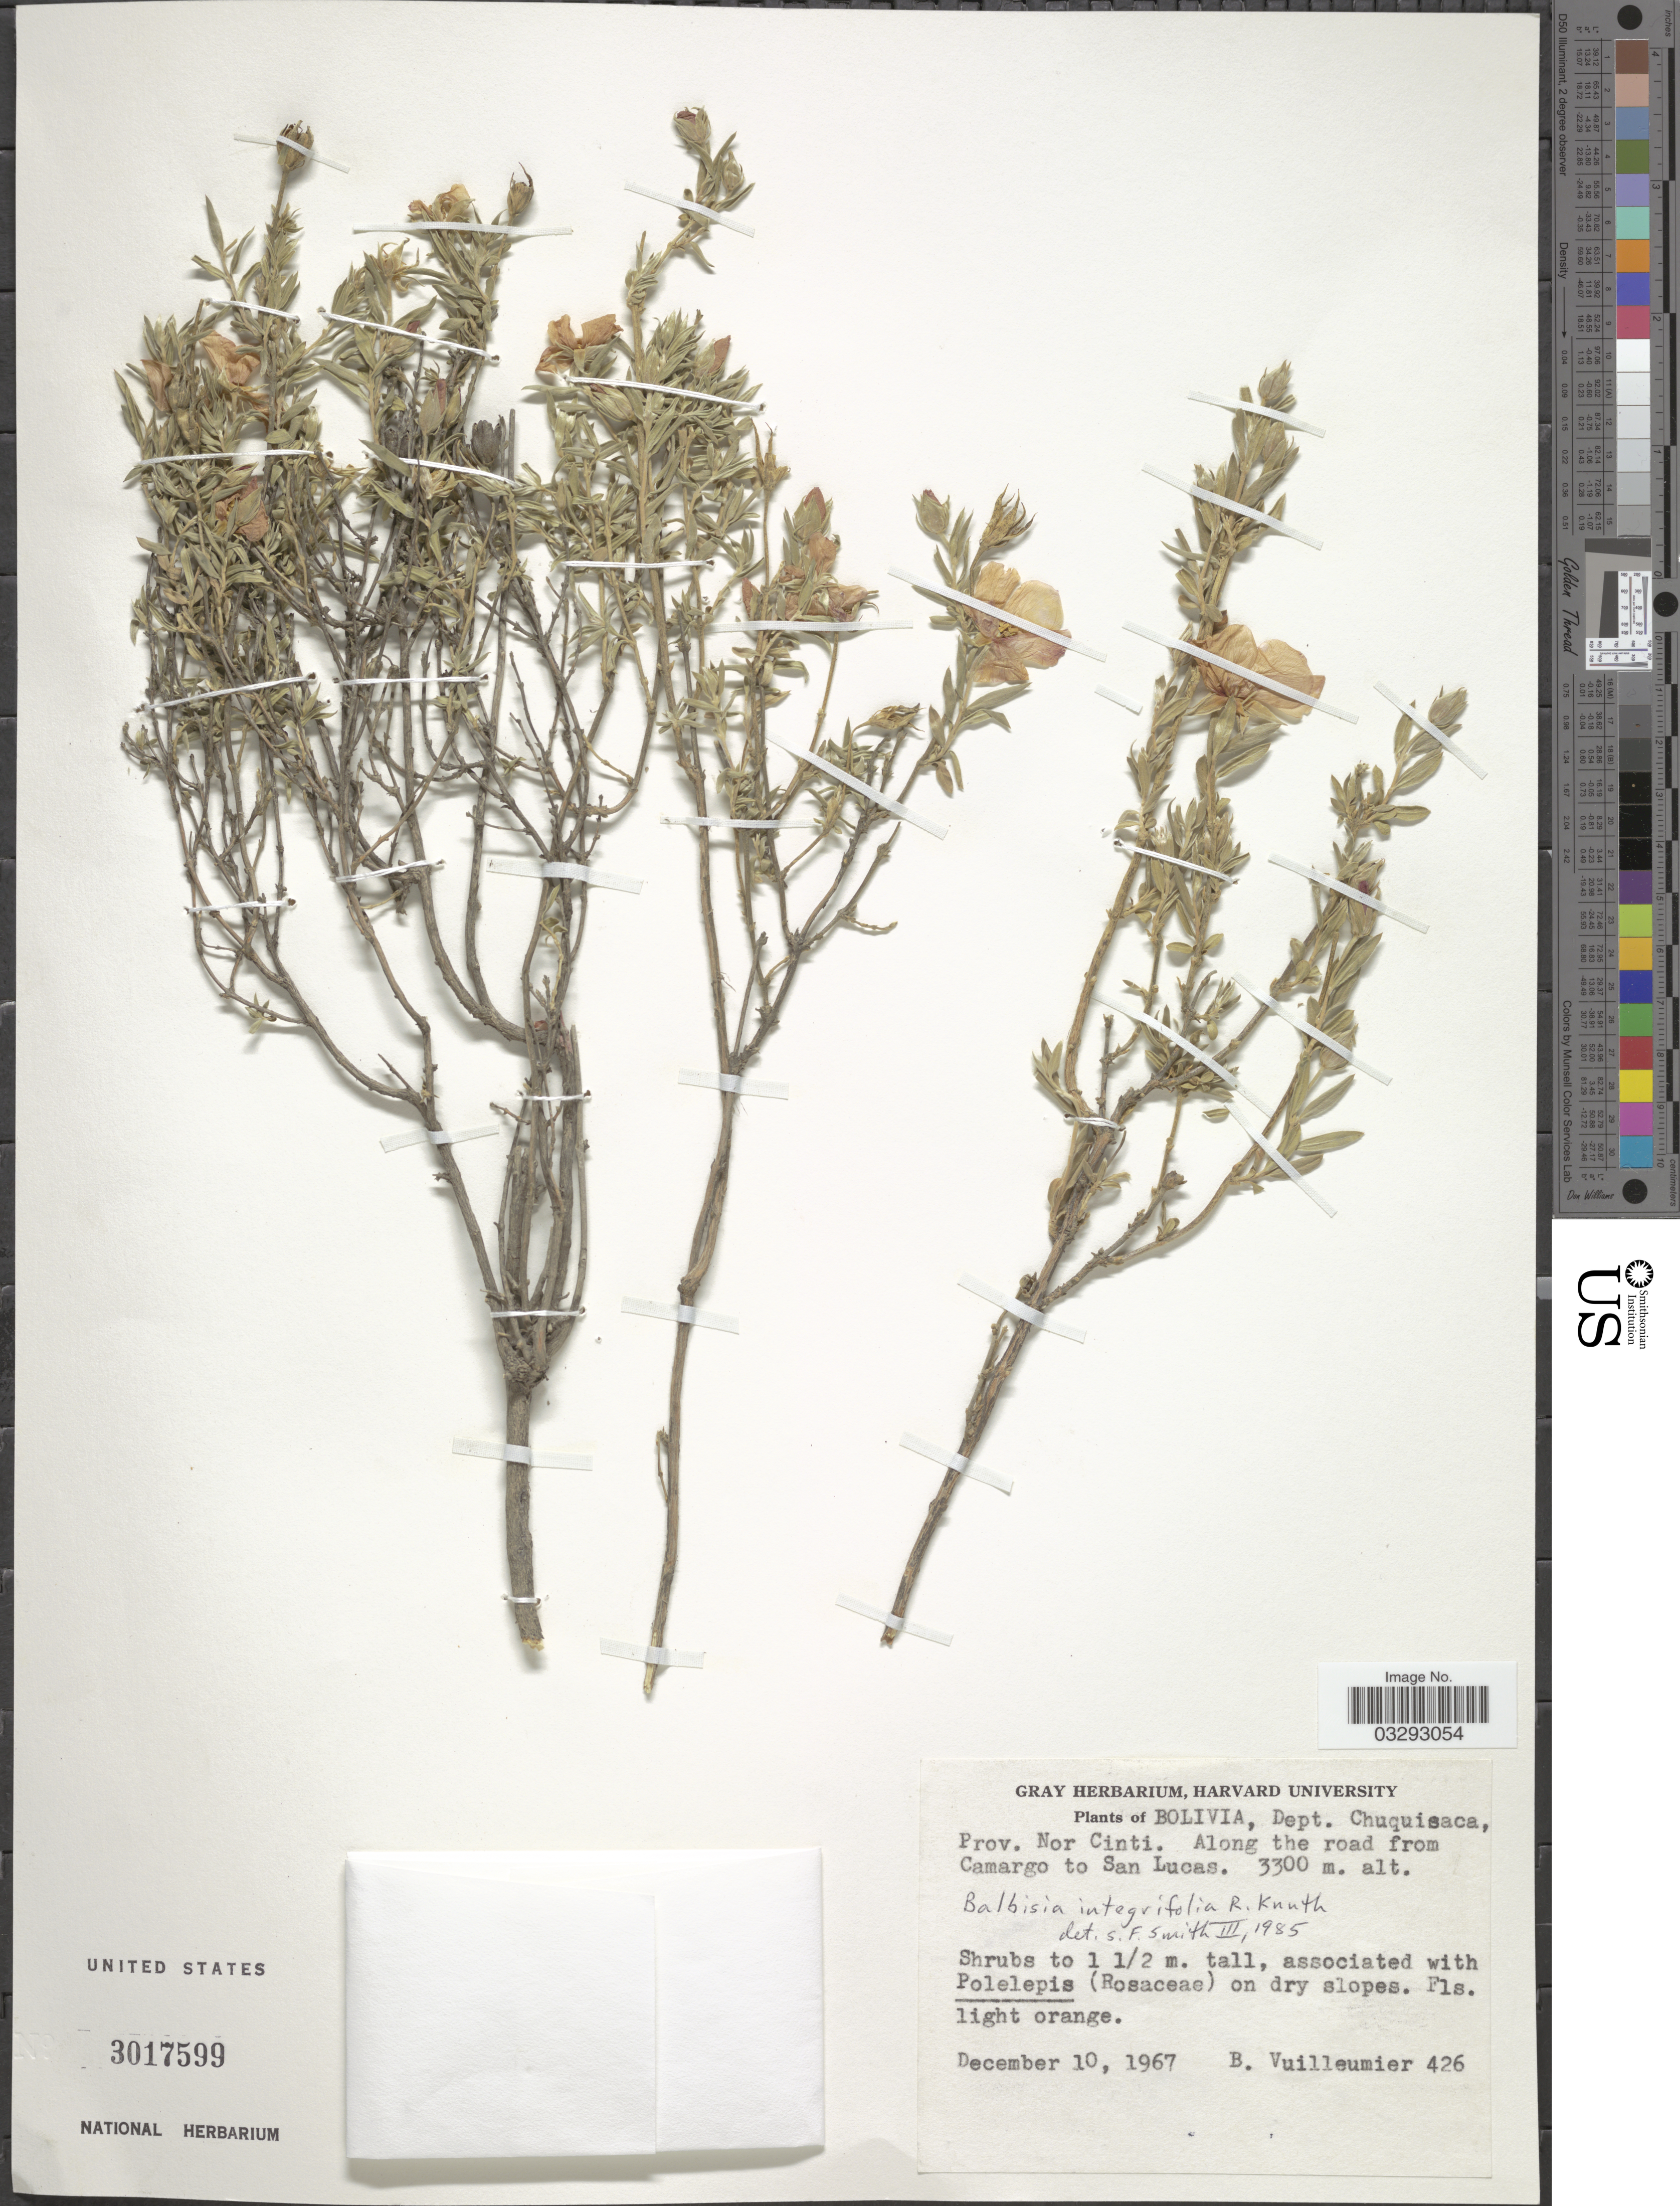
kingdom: Plantae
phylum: Tracheophyta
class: Magnoliopsida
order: Geraniales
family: Vivianiaceae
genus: Balbisia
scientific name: Balbisia integrifolia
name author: R. Knuth in Engl.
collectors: B. Vuilleumier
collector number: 426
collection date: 1967-12-10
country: Bolivia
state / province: Chuquisaca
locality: Dept. Chuquisaca. Prov. Nor Cinti. Along the road from Camargo to San Lucas.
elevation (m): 3300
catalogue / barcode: US 3017599